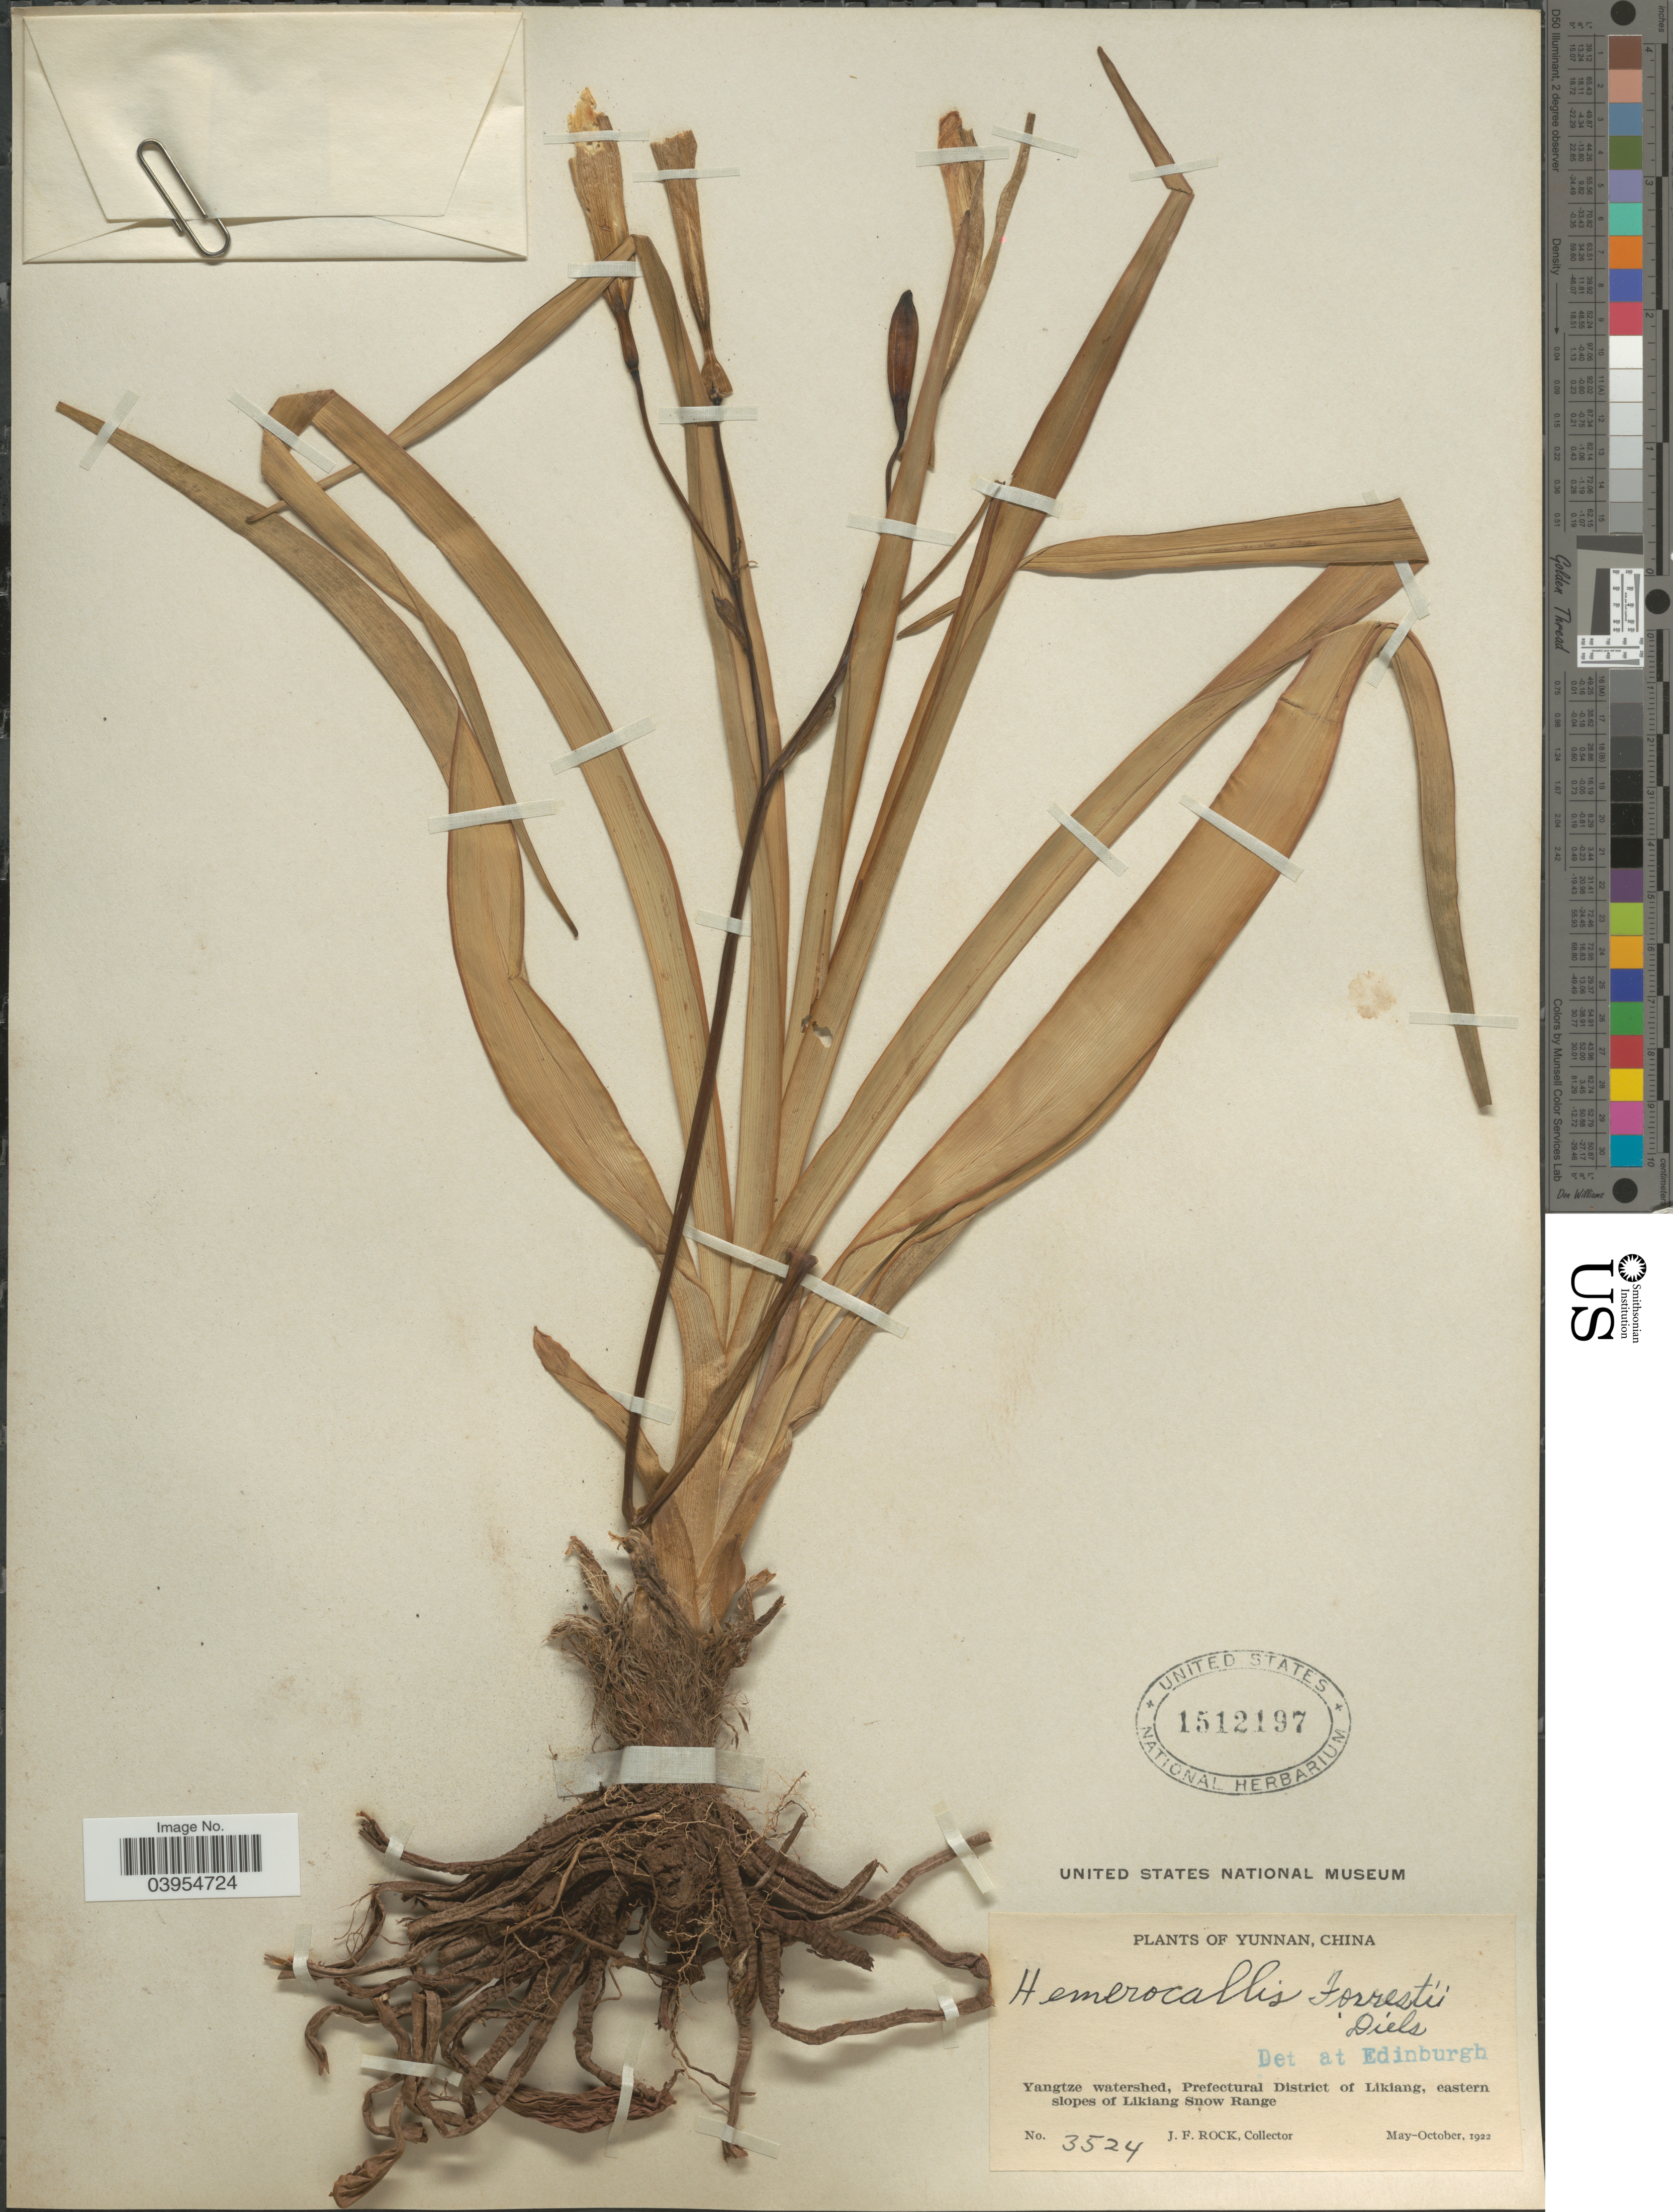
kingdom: Plantae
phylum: Tracheophyta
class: Liliopsida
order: Asparagales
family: Asphodelaceae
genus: Hemerocallis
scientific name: Hemerocallis forrestii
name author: Diels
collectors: J. Rock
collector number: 3524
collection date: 1922-05/1922-10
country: China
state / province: Yunnan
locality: Yangtze watershed, Prefectural District of Likiang, eastern slopes of Likiang Snow Range.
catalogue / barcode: US 1512197